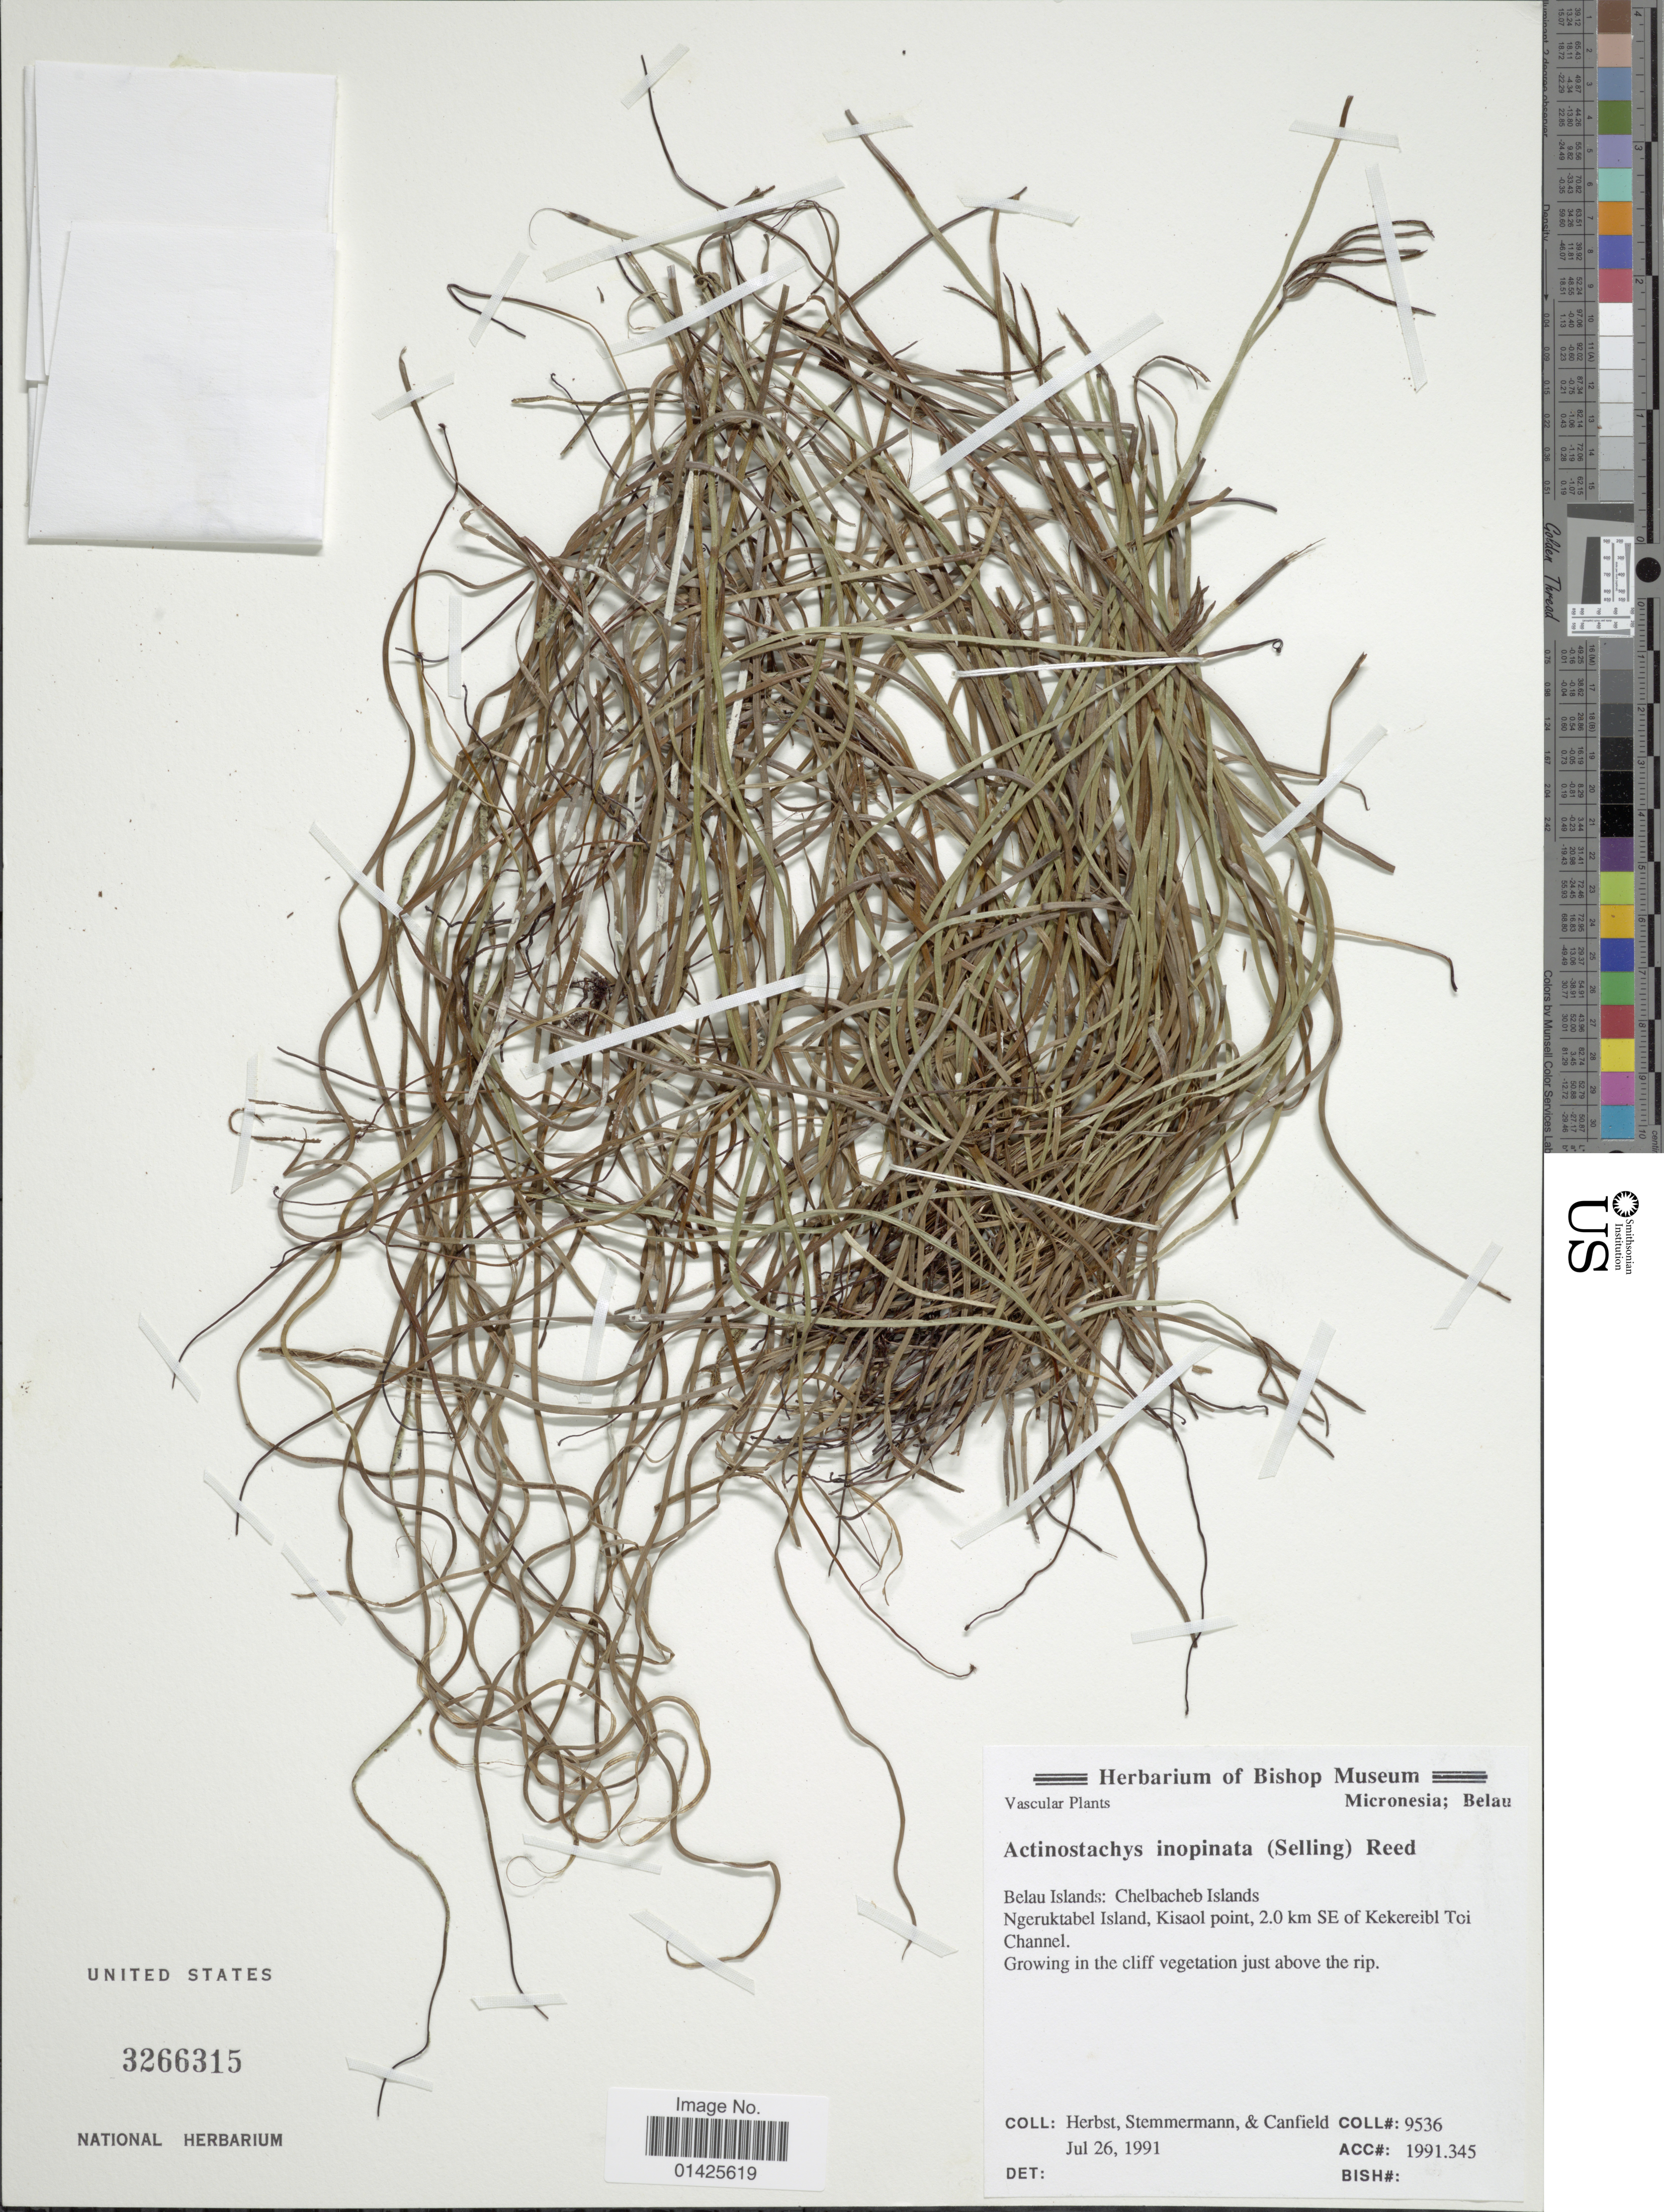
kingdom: Plantae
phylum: Tracheophyta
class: Polypodiopsida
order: Schizaeales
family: Schizaeaceae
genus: Actinostachys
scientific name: Actinostachys inopinata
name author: (Selling) C.F. Reed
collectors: -. Herbst, -. Stemmermann & -. Canfield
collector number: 9536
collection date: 1991-07-26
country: Palau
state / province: Koror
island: Ngeruktabel [Urukthapel]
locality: Belau Islands: Chelbacheb Islands. Ngeruktabel Island, Kisaol point, 2.0 km SE of Kekereibl Toi Channel, Growing in the cliff vegetation just above the rip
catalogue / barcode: US 3266315